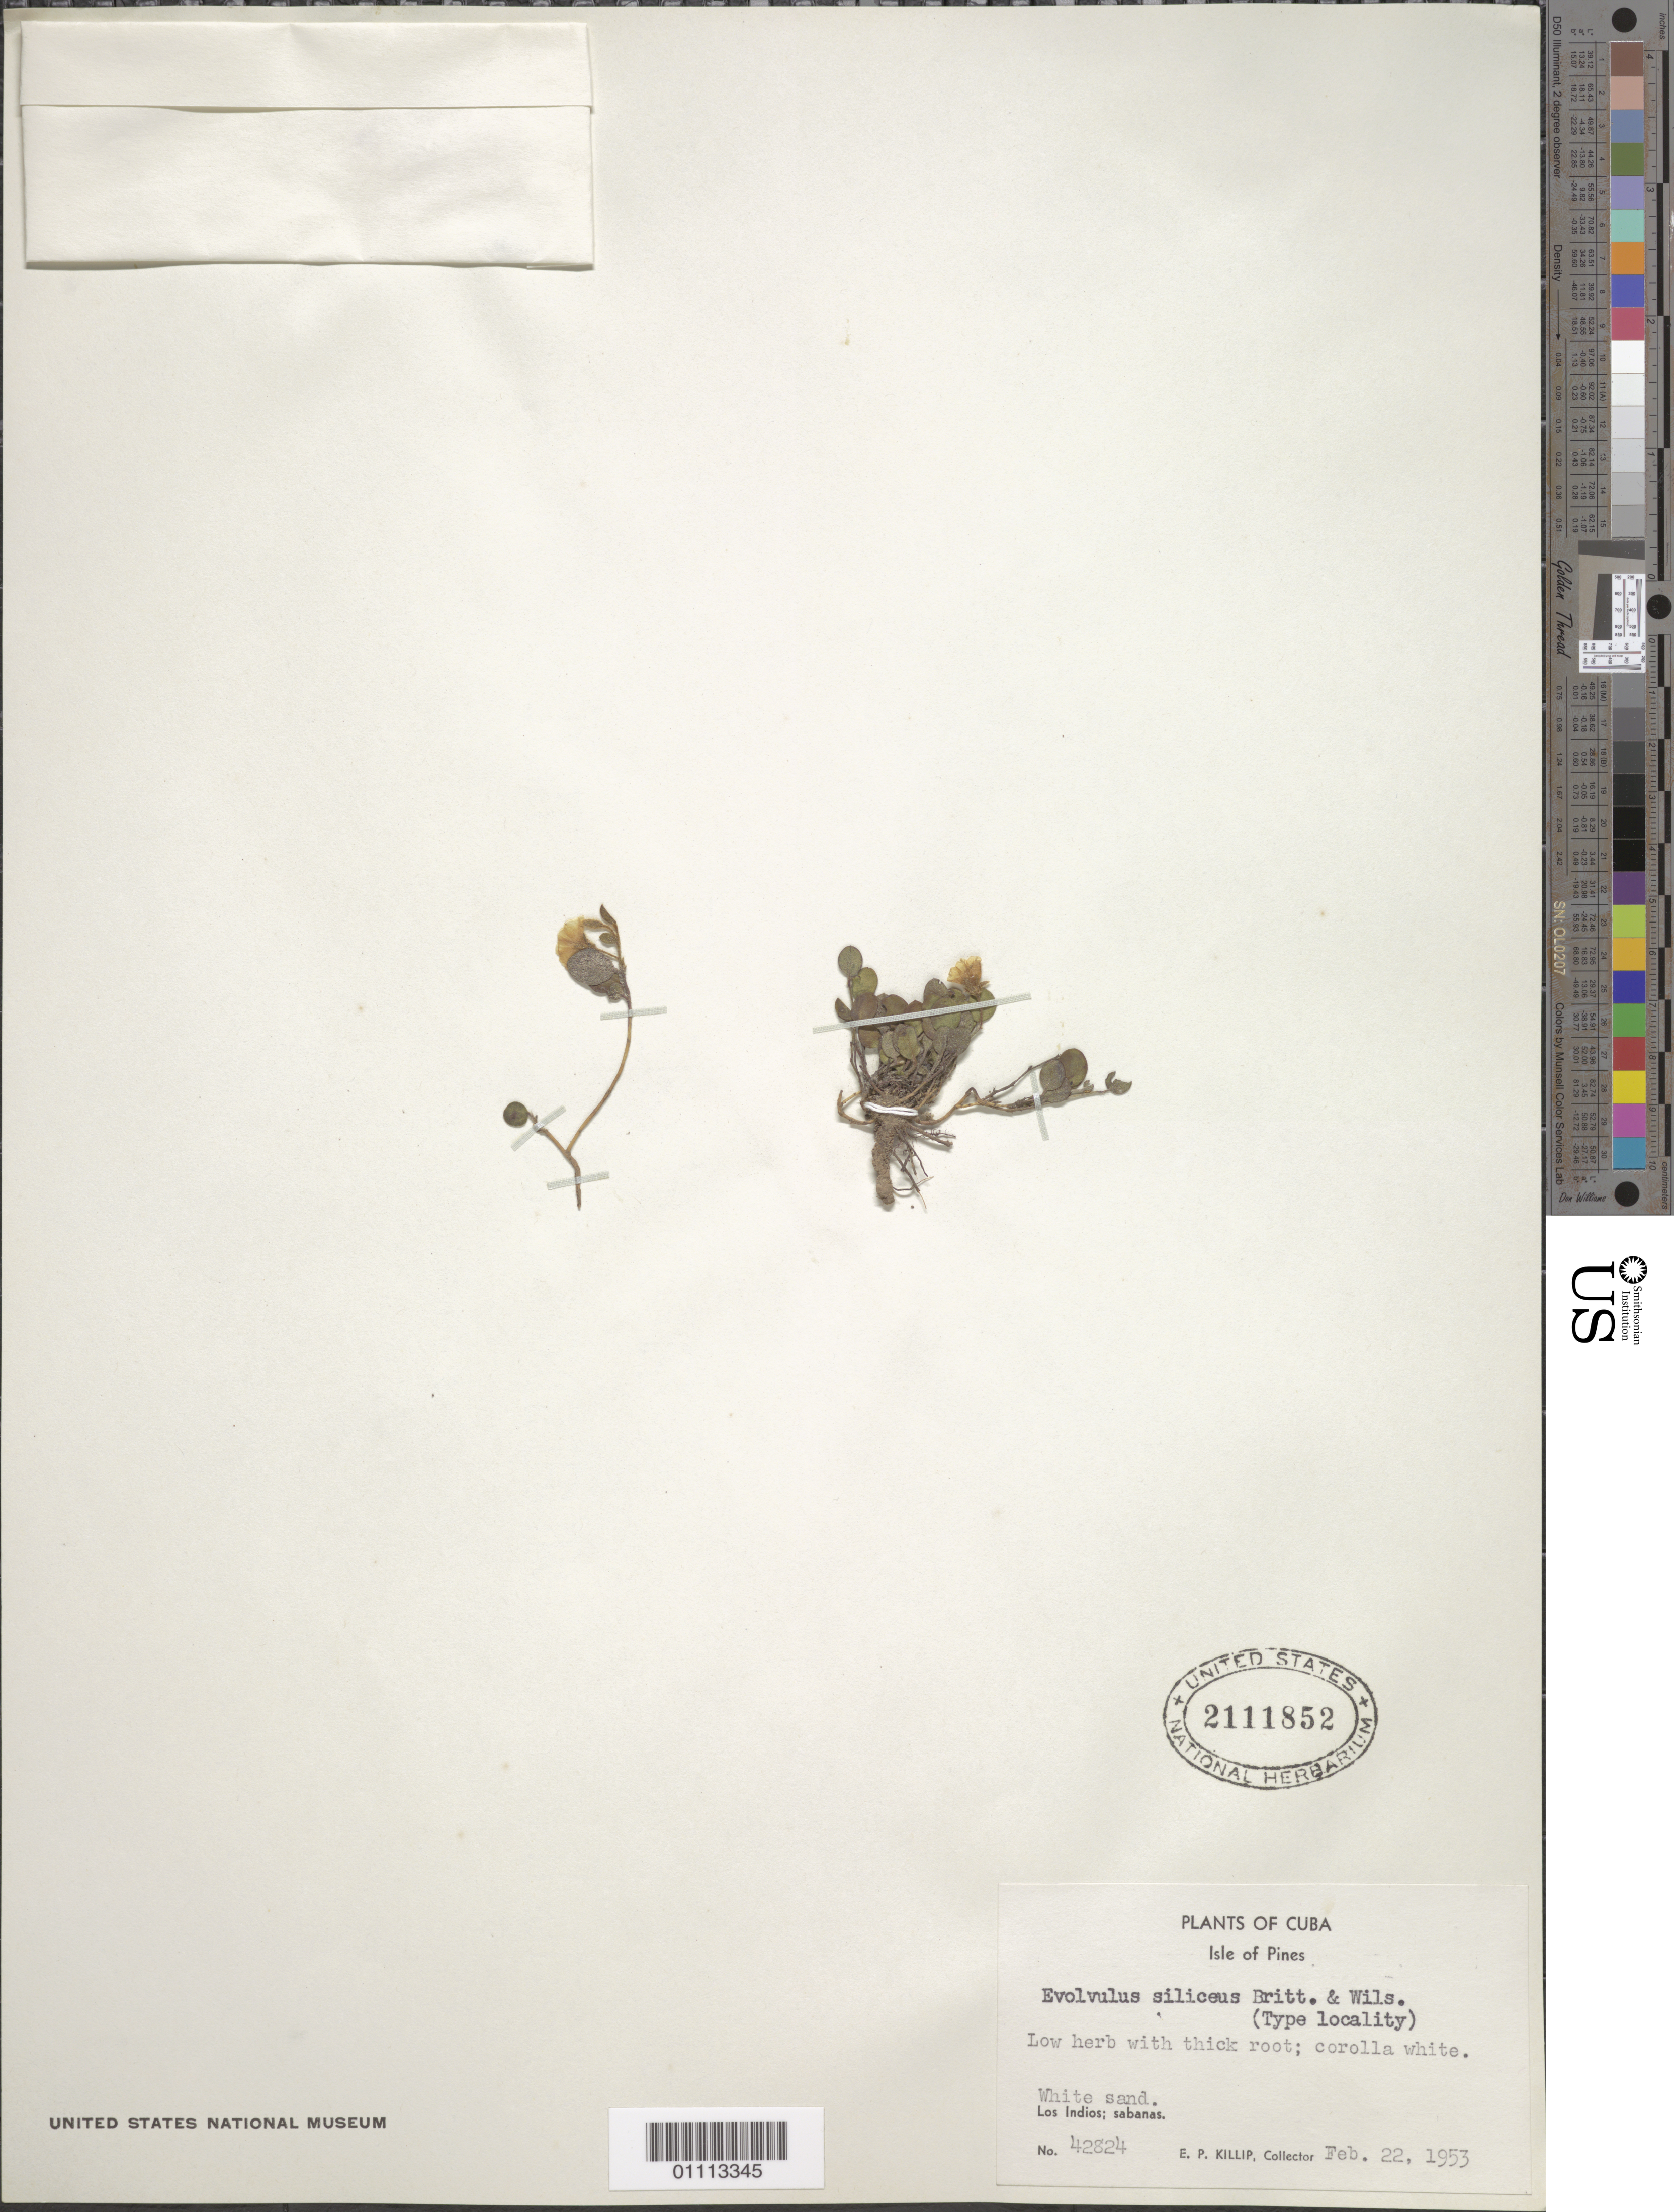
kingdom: Plantae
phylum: Tracheophyta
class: Magnoliopsida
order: Solanales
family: Convolvulaceae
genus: Evolvulus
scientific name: Evolvulus siliceus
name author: Britton & P. Wilson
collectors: E. P. Killip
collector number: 42824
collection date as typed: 22 Feb 1953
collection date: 1953-02-22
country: Cuba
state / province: Isla de La Juventud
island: Isla de la Juventud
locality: Los Indios; sabanas White sand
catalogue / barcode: US 2111852